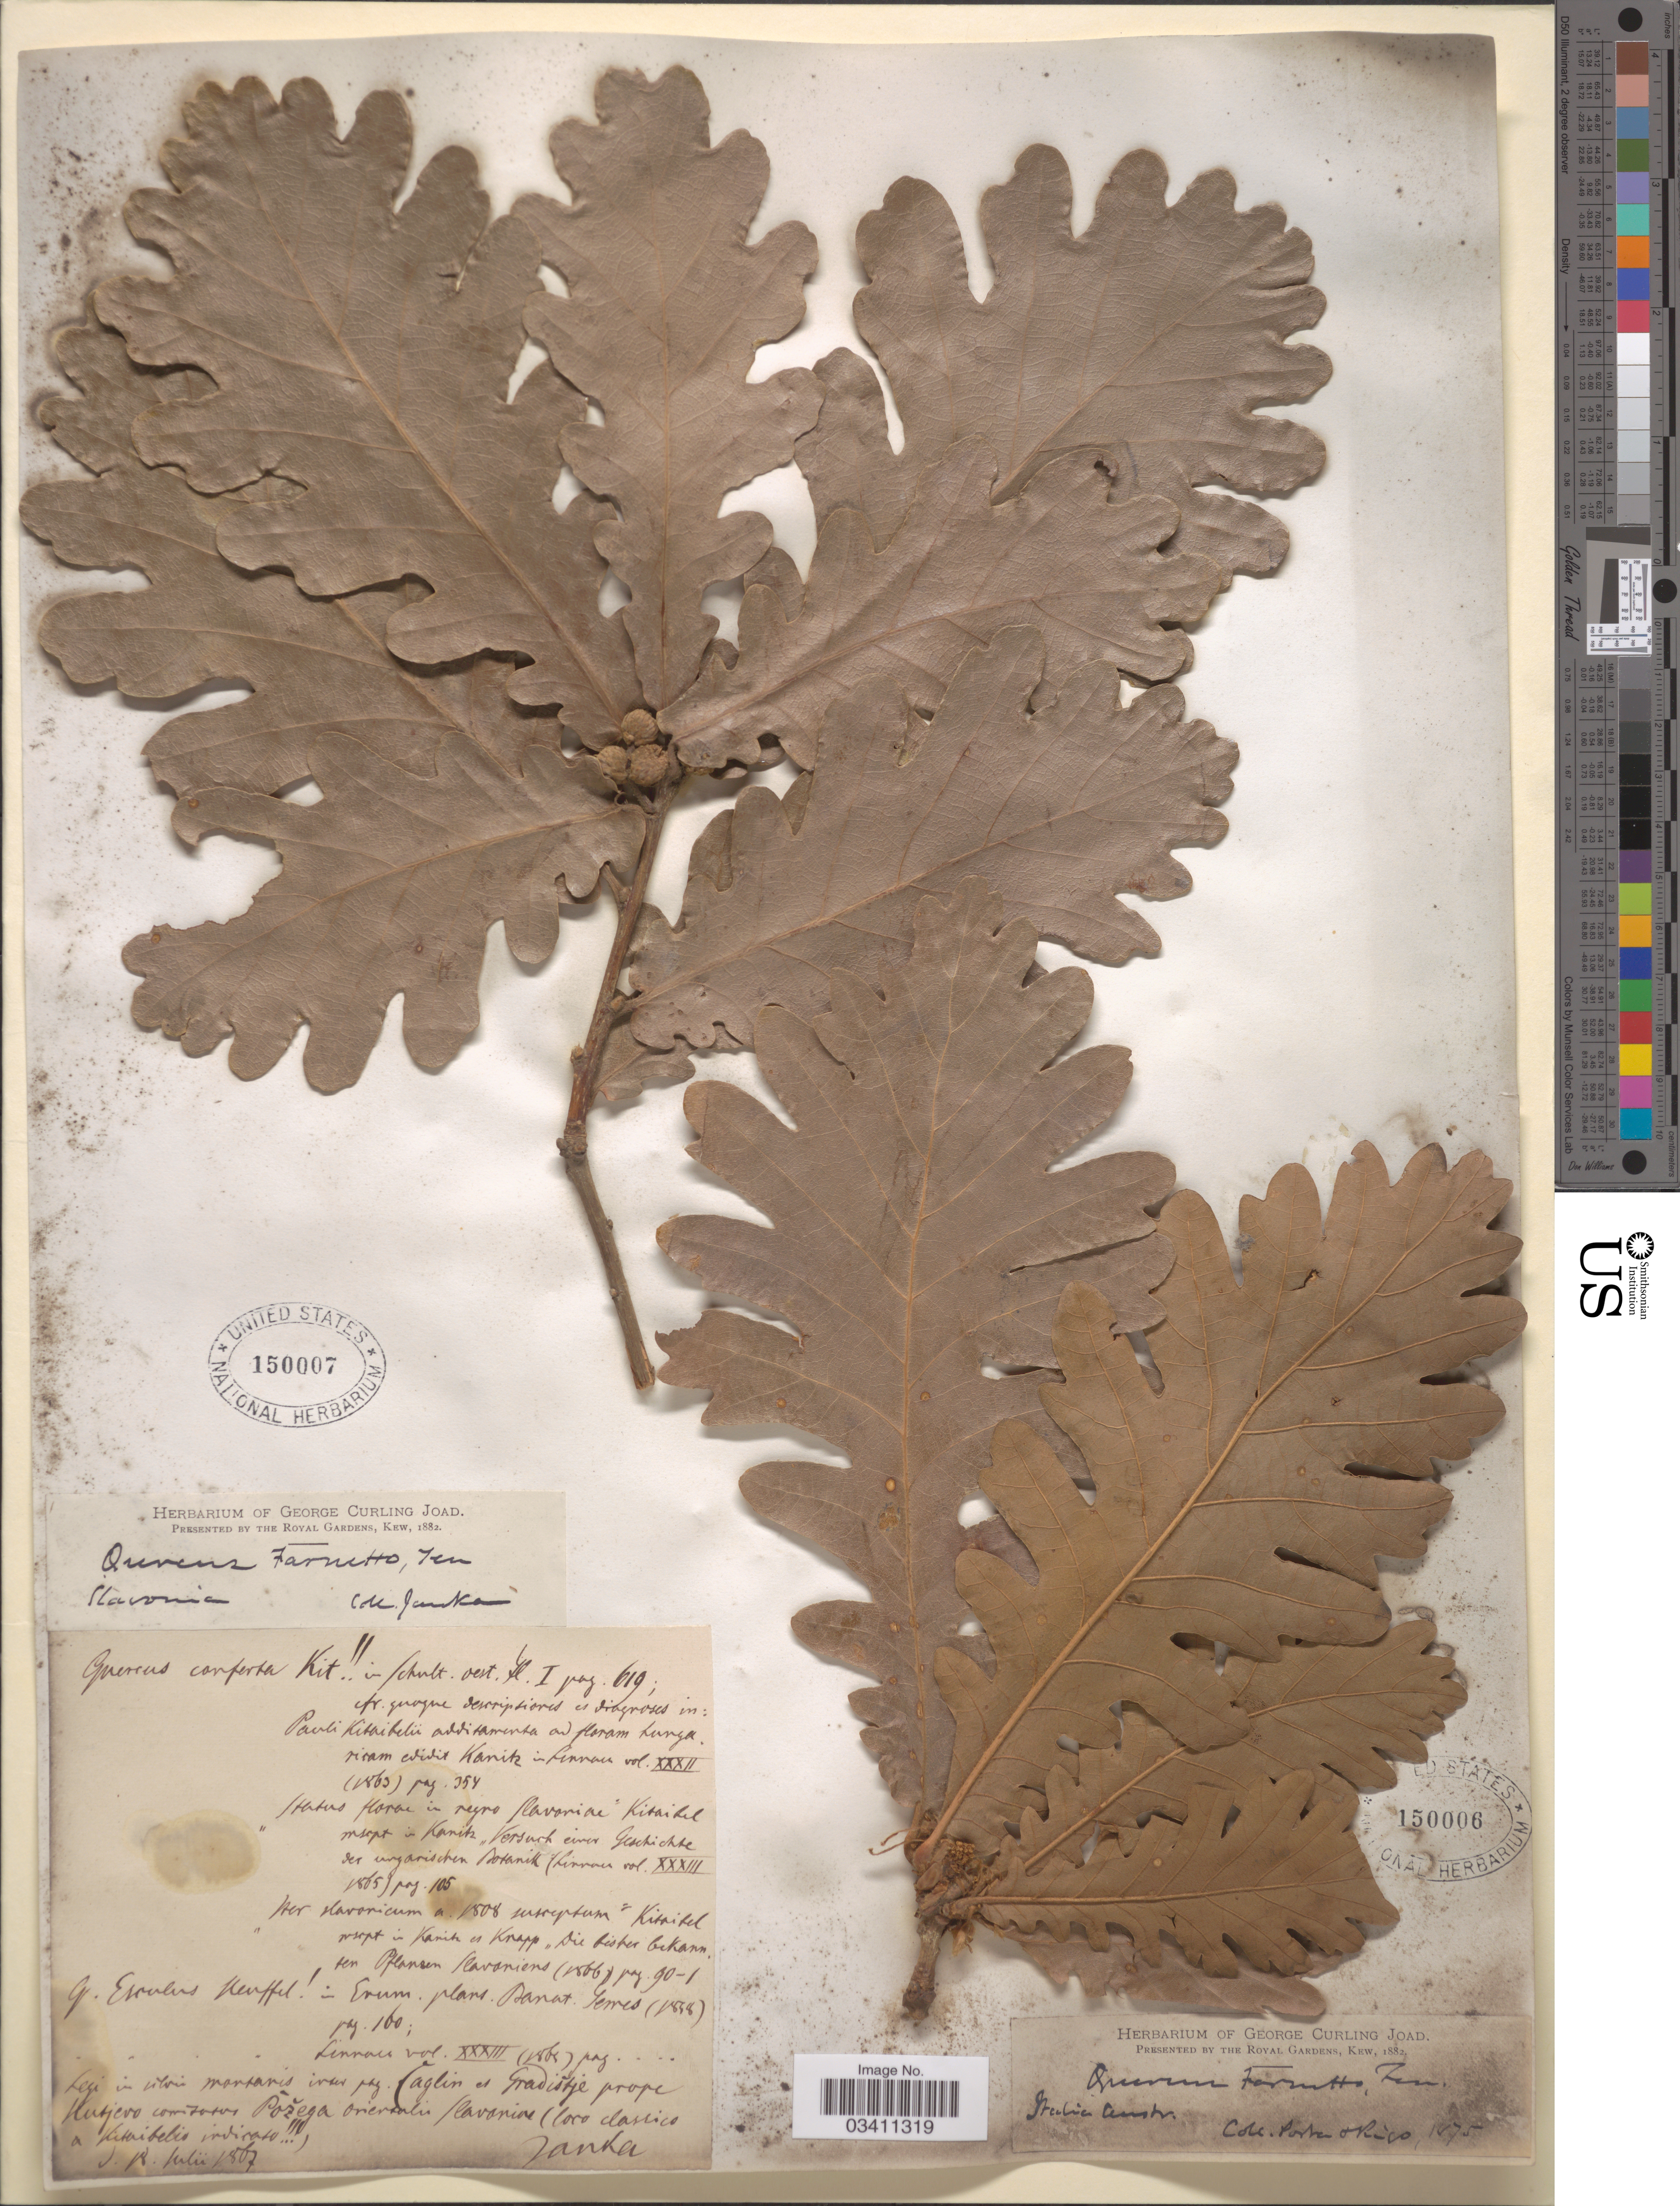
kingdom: Plantae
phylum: Tracheophyta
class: Magnoliopsida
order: Fagales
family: Fagaceae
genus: Quercus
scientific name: Quercus sp.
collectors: -- Porta & -- Rigo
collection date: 1875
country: Italy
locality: Italia Centr.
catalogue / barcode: US 150006